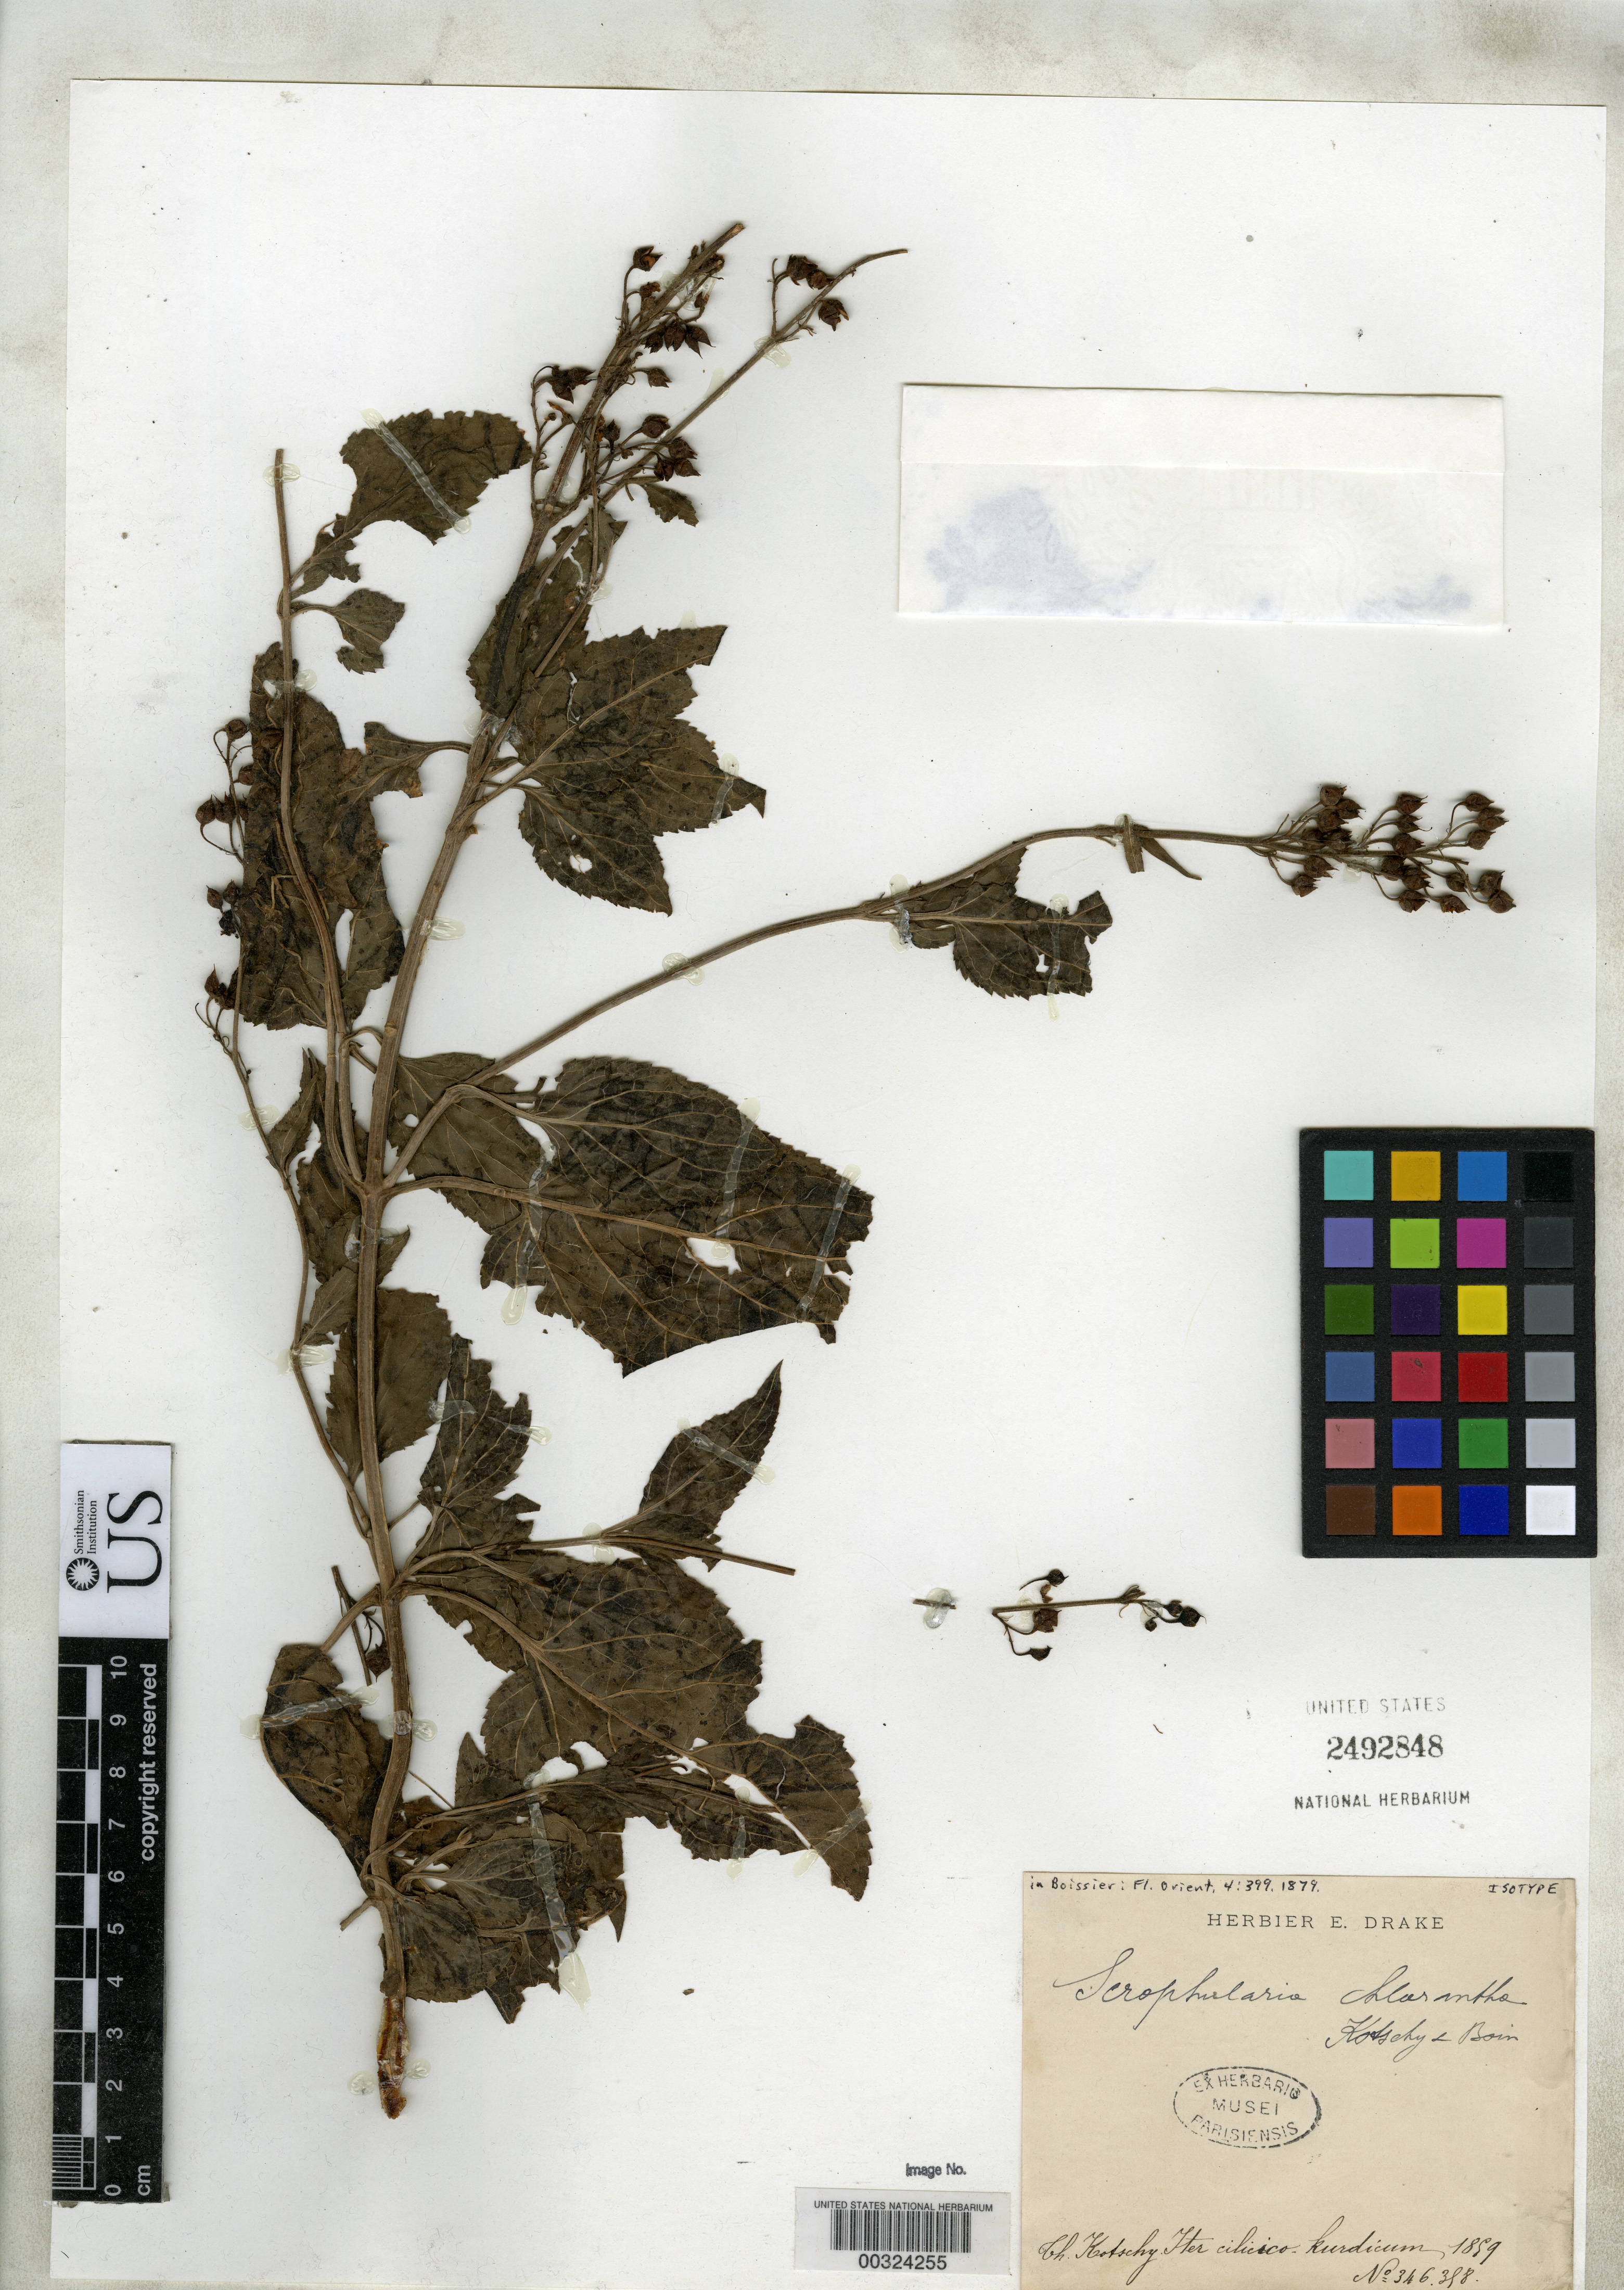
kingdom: Plantae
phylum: Tracheophyta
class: Magnoliopsida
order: Lamiales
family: Scrophulariaceae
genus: Scrophularia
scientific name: Scrophularia chlorantha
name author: Kotschy & Boiss. ex Boiss.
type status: Possible Isotype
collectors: K. G. Kotschy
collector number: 346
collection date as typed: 1859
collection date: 1859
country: Turkey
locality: Iter Cilicico Kurdicum.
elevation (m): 1707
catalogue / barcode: US 2492848